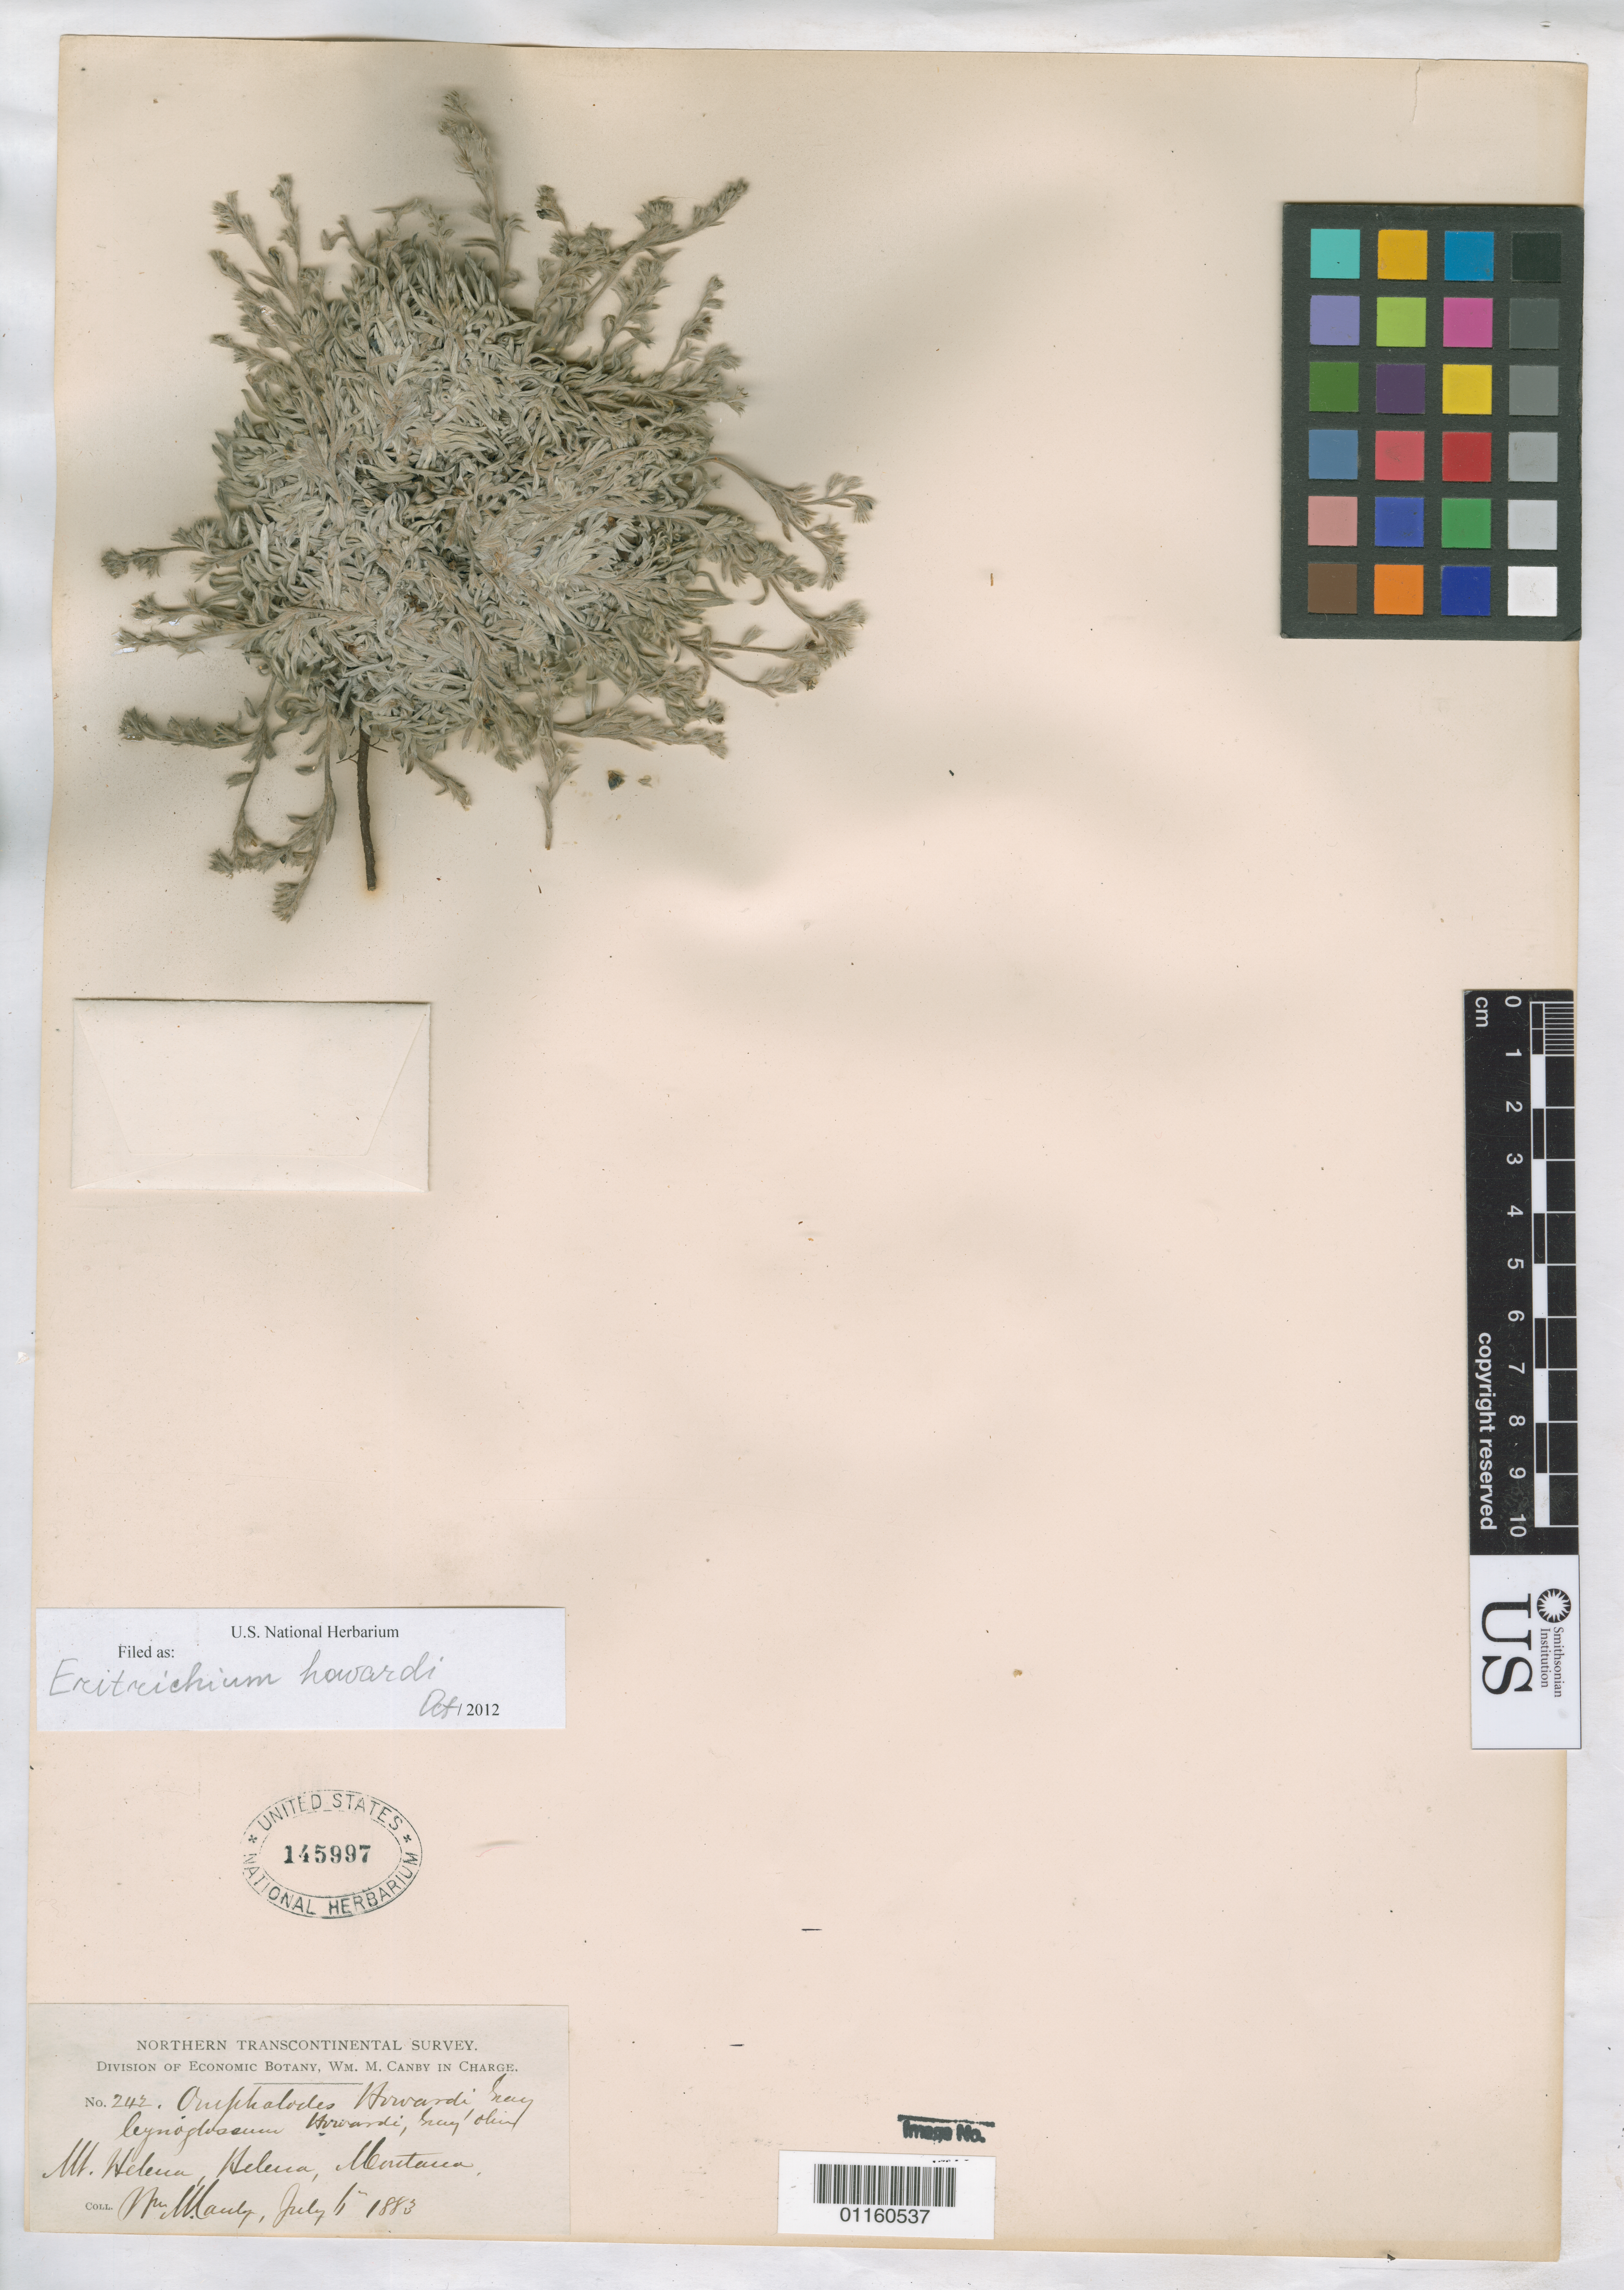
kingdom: Plantae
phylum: Tracheophyta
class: Magnoliopsida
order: Boraginales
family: Boraginaceae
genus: Eritrichium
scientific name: Eritrichium howardii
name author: (A. Gray) Rydb.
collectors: W. M. Canby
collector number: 242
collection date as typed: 1 Jul 1883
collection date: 1883-07-01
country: United States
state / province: Montana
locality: Mount Helena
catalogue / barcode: US 145997